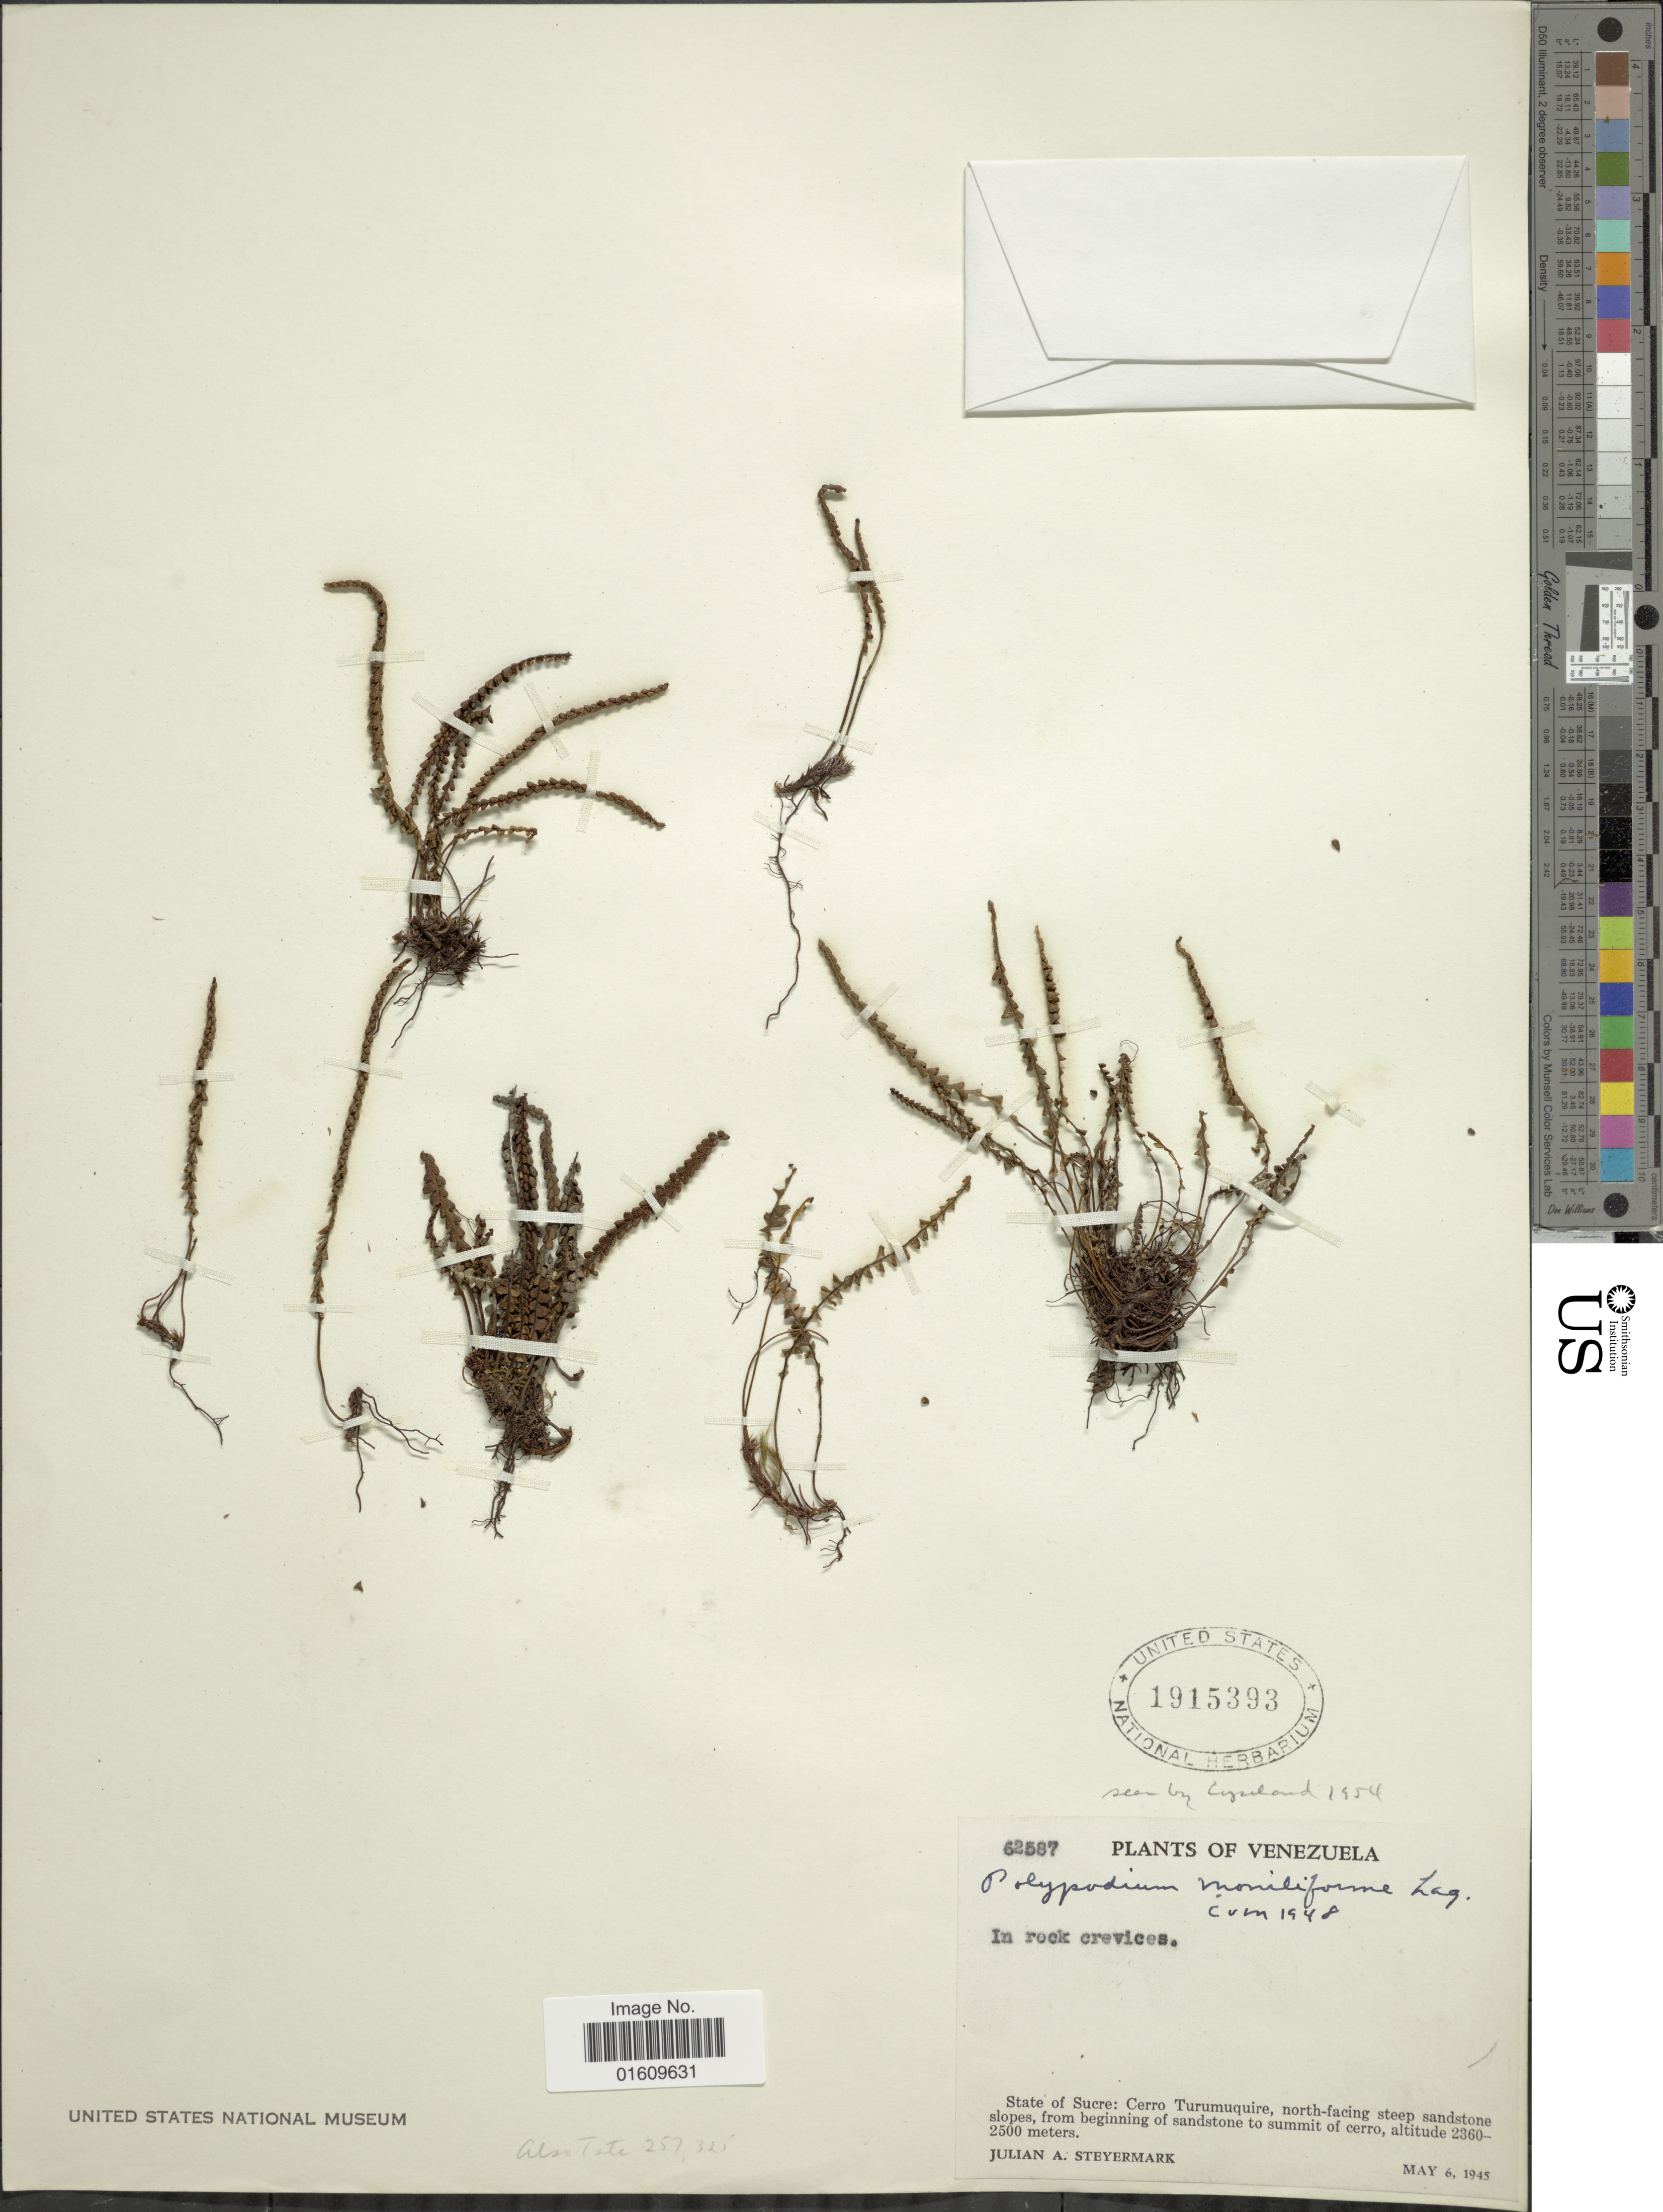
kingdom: Plantae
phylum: Tracheophyta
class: Polypodiopsida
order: Polypodiales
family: Polypodiaceae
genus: Melpomene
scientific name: Melpomene moniliformis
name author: (Lag. ex Sw.) A.R. Sm. & R.C. Moran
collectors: J. Steyermark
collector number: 62587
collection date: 1945-05-06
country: Venezuela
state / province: Sucre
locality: State of Sucre: Cerro Turumuquire, north - facing steep sandstone slopes, from beginning of sandstone to summit of cero.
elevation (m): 2360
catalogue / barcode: US 1915393